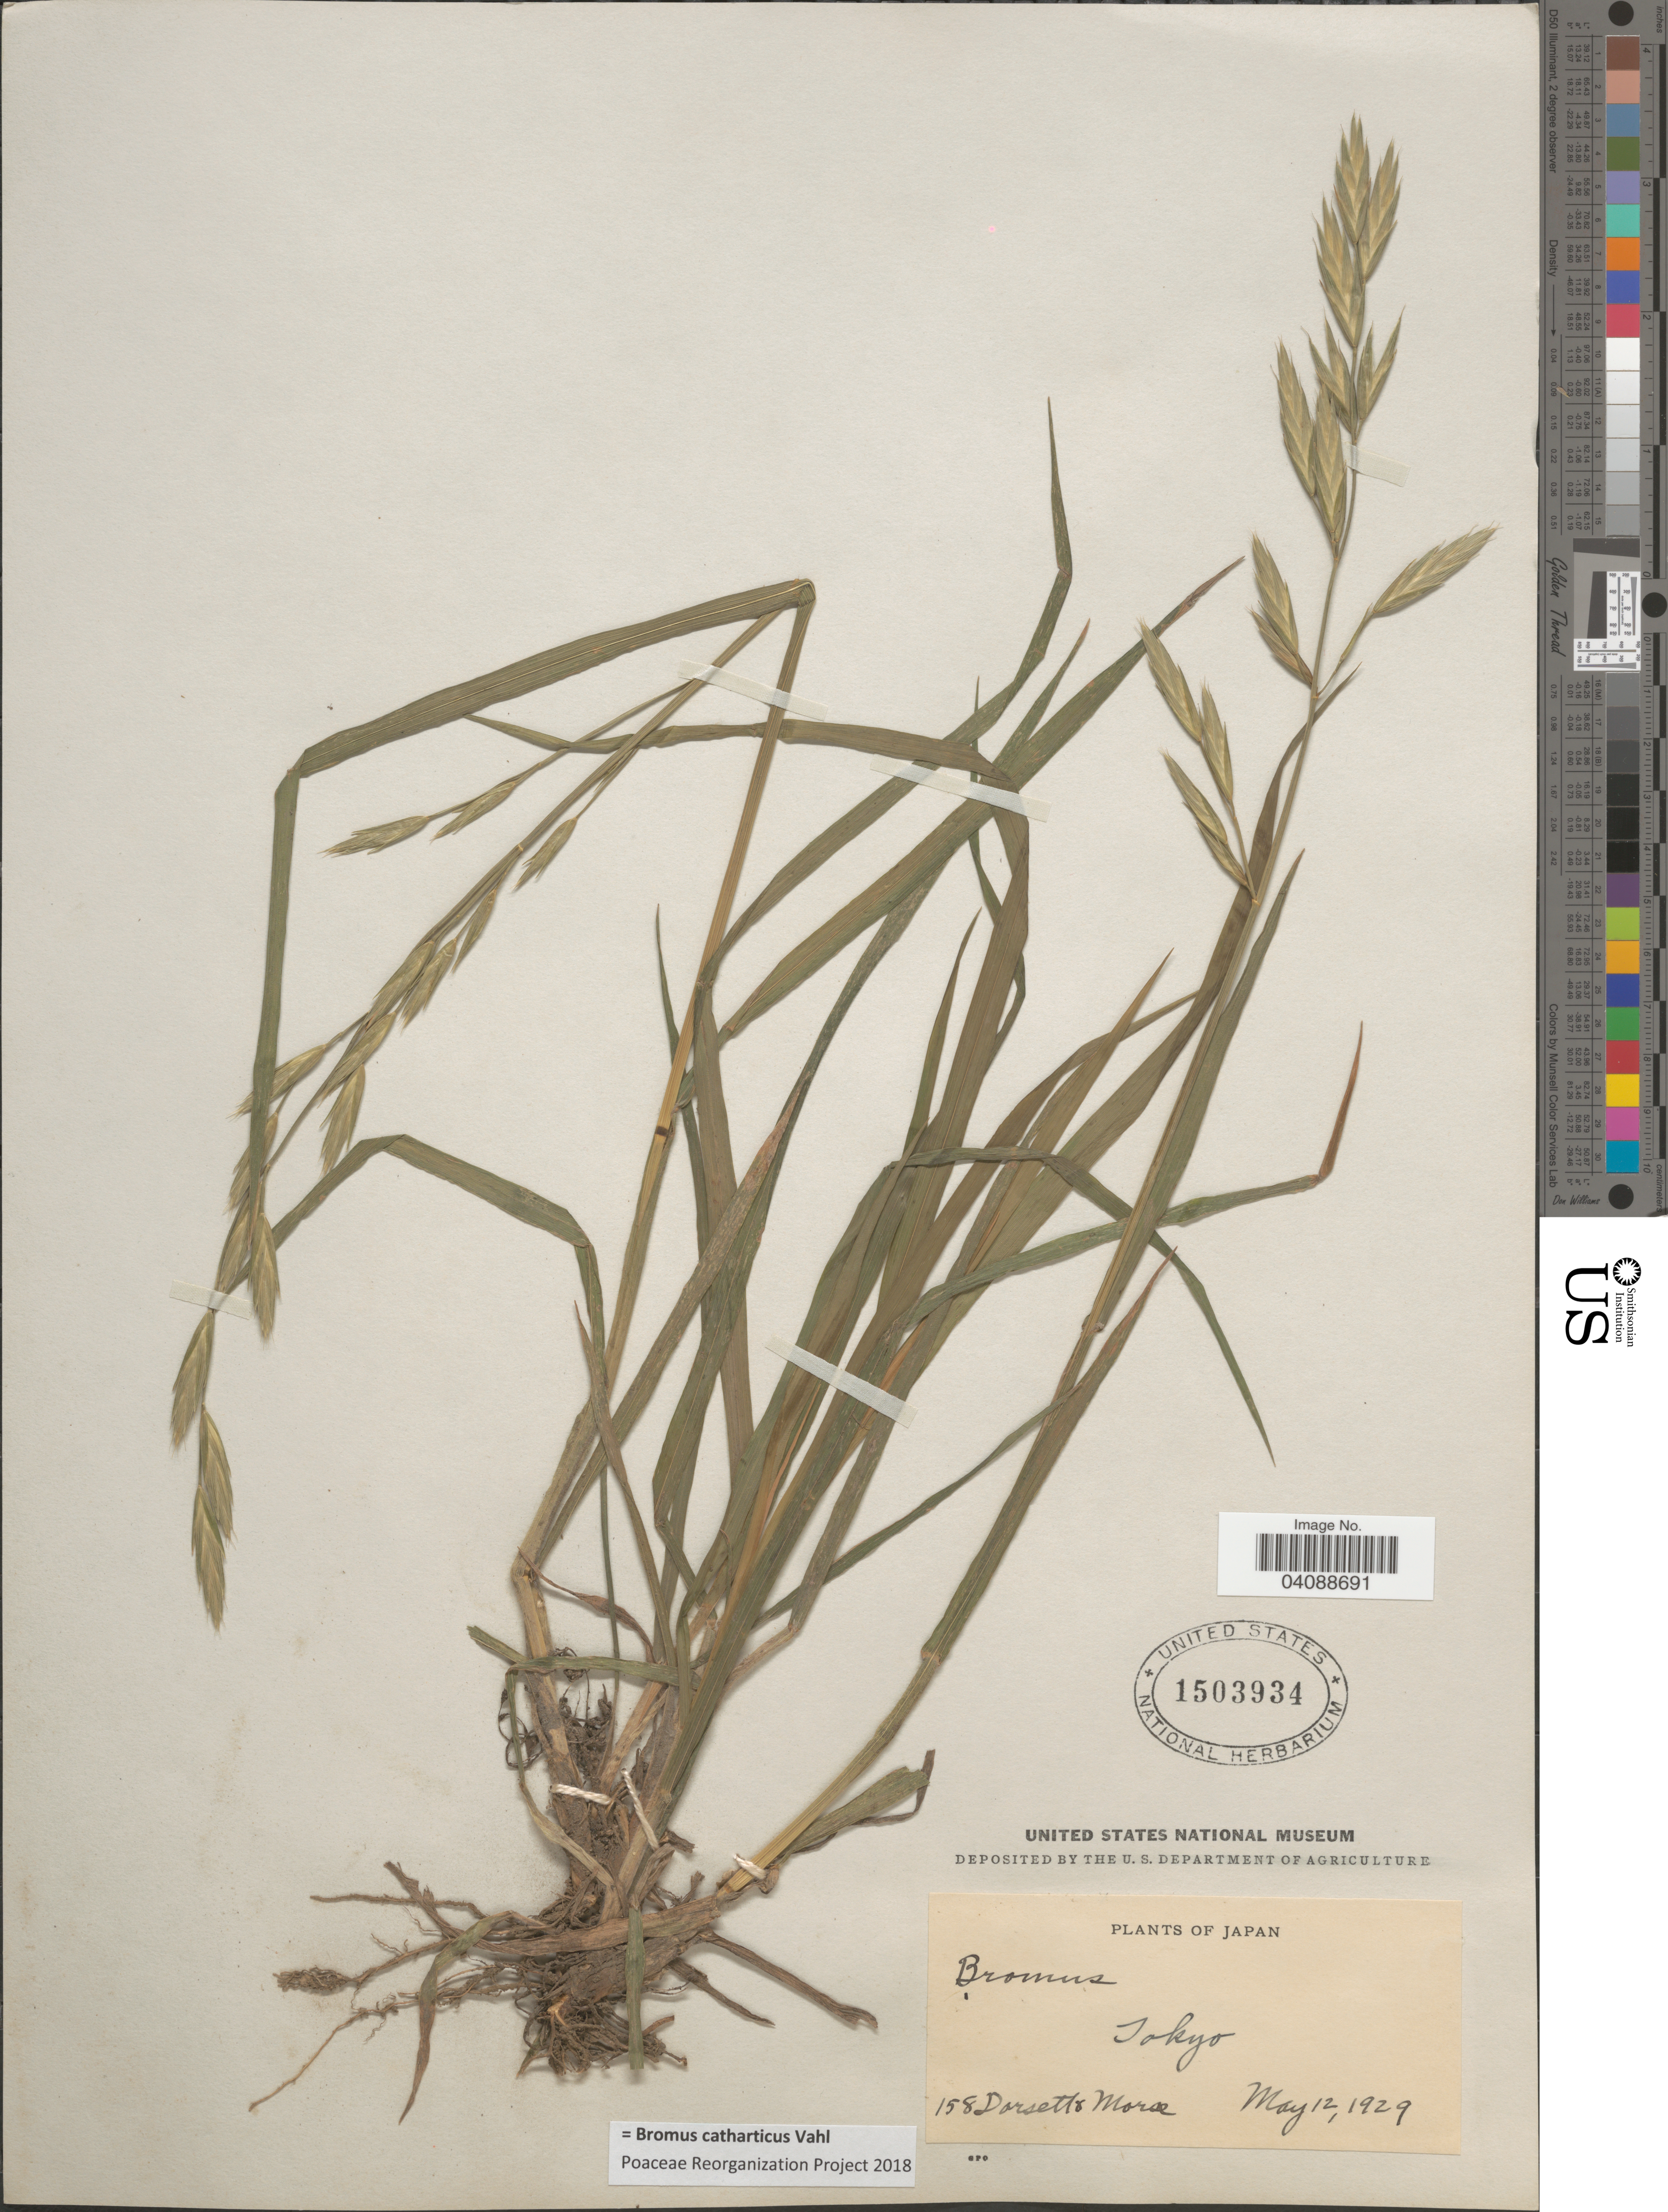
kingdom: Plantae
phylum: Tracheophyta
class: Liliopsida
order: Poales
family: Poaceae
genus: Bromus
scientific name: Bromus catharticus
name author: Vahl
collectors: -- Dorsett & -. Morse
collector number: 158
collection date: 1929-05-12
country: Japan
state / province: Tokyo, Federal City of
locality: Tokyo.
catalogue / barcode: US 1503934